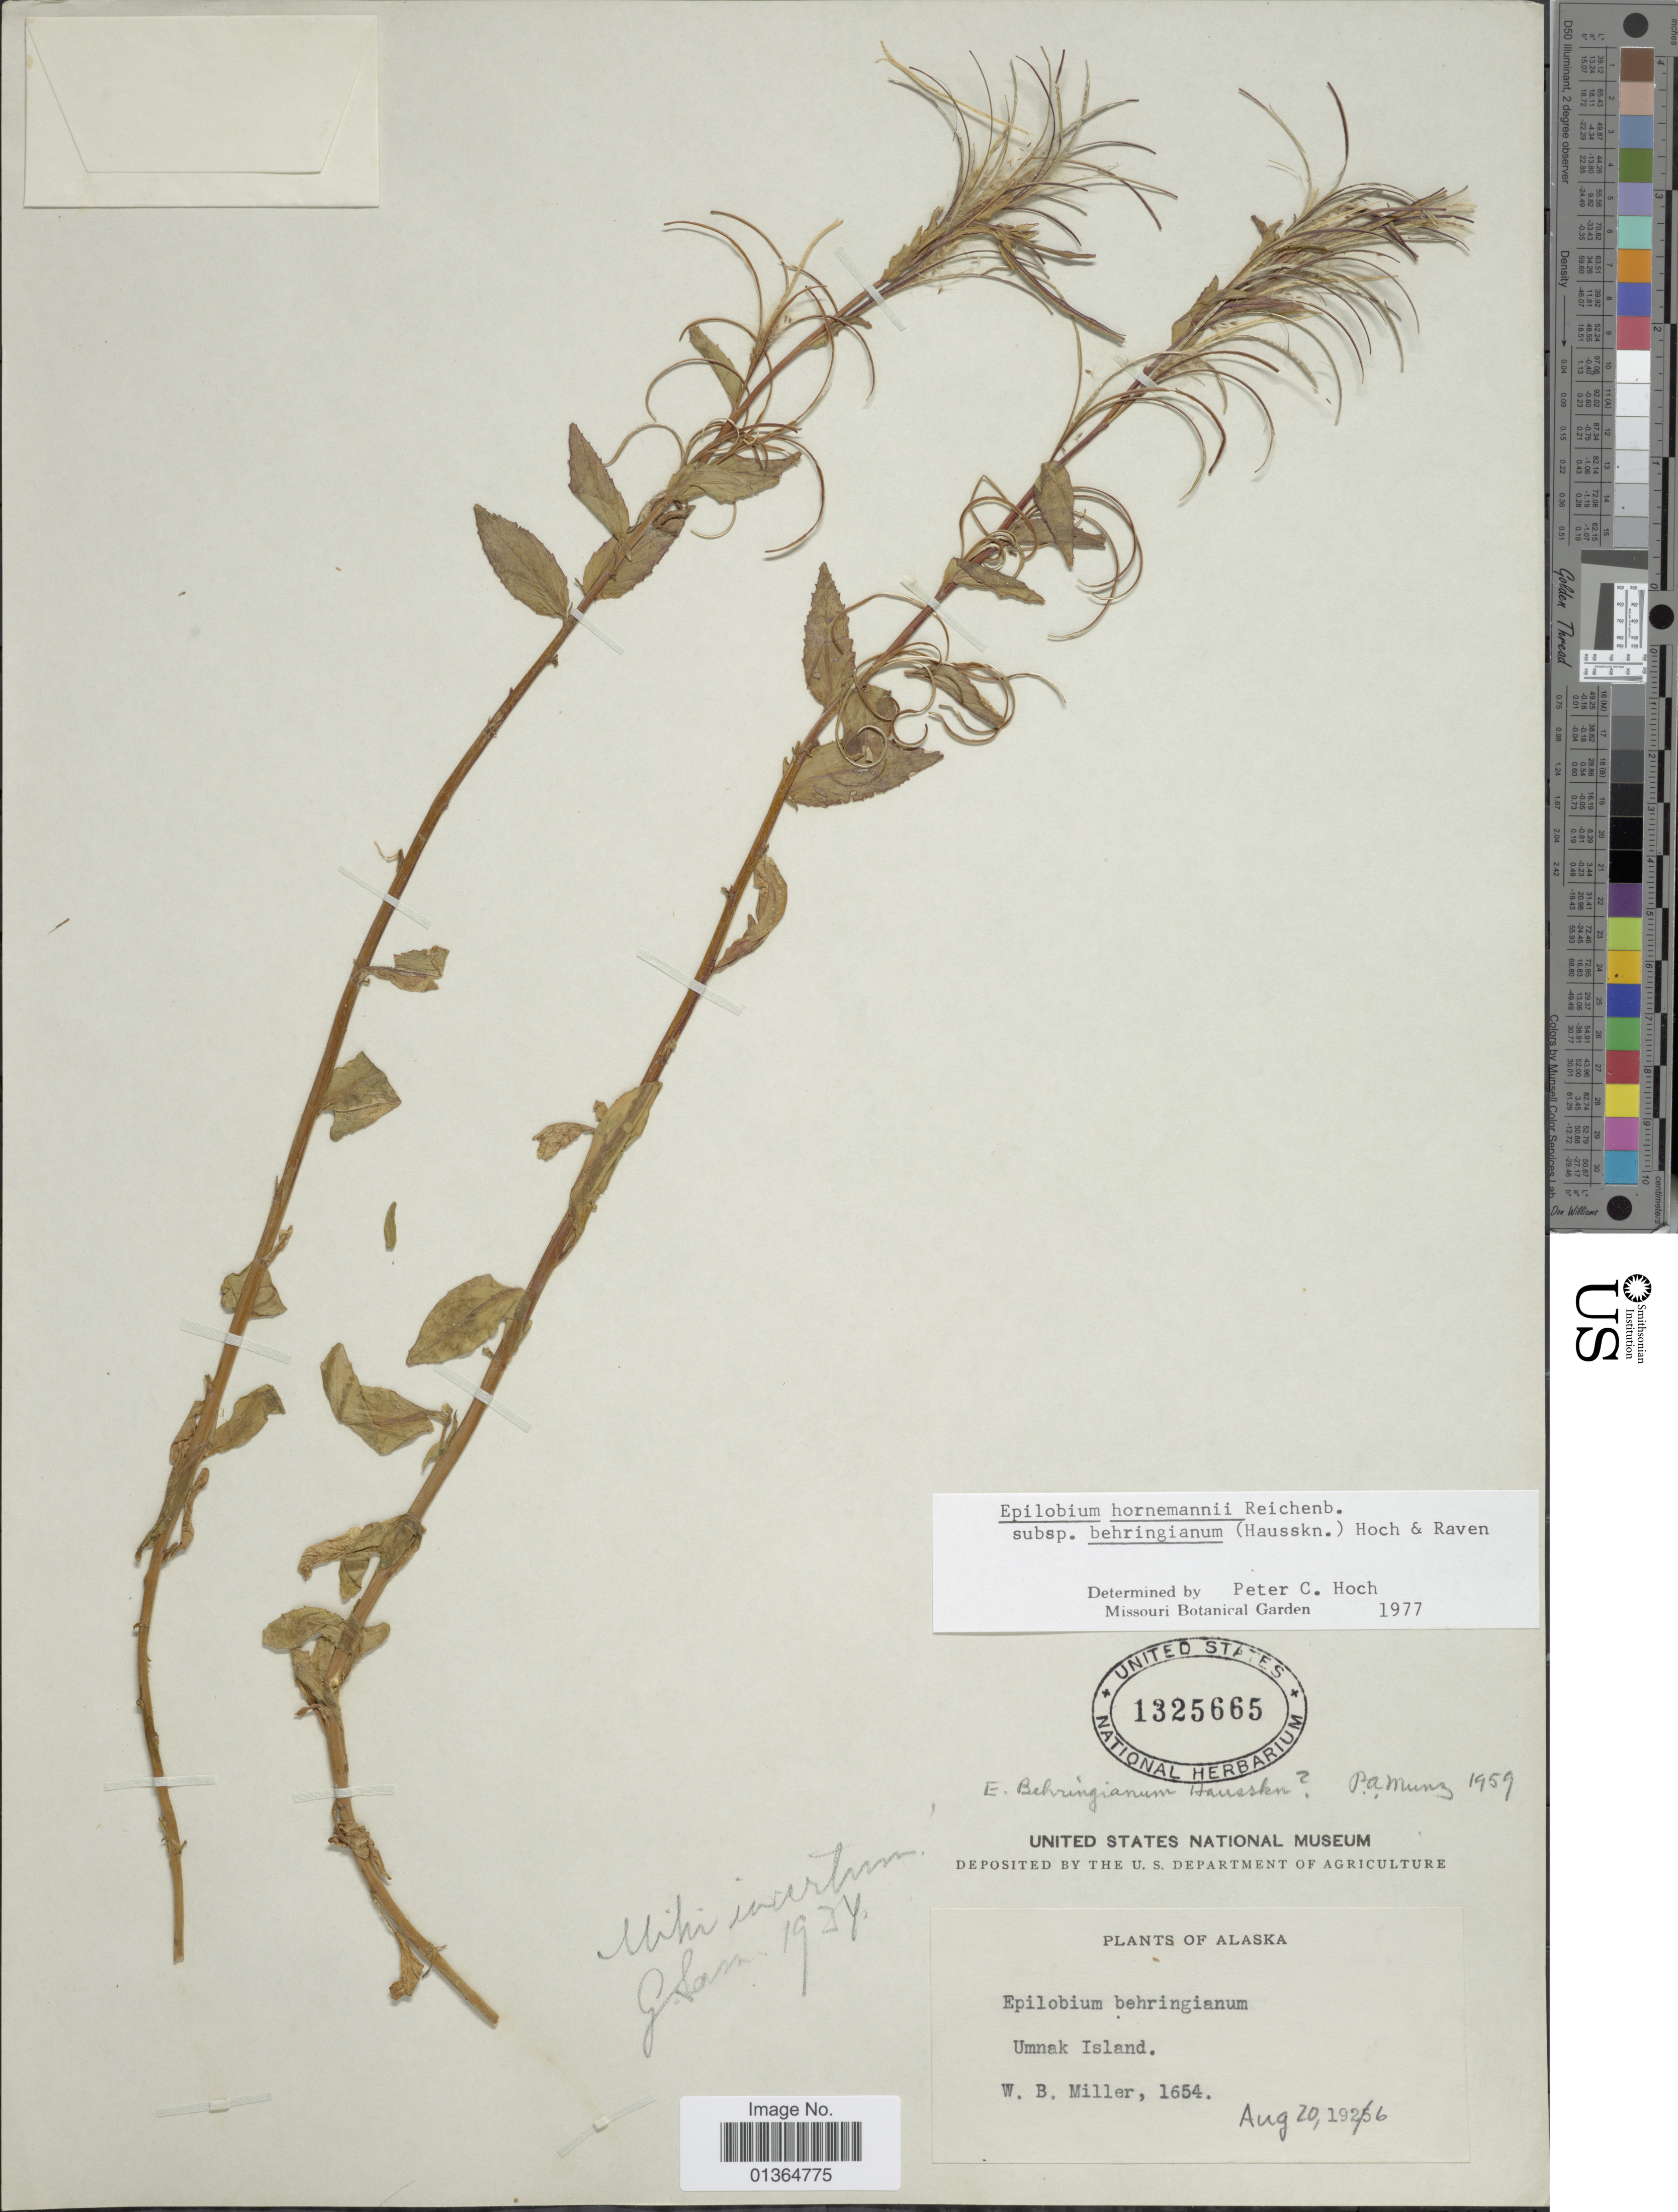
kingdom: Plantae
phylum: Tracheophyta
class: Magnoliopsida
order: Myrtales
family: Onagraceae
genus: Epilobium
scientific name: Epilobium hornemannii subsp. behringianum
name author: (Hausskn.) Hoch & P.H. Raven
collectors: W. Miller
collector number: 1654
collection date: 1926-08-20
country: United States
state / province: Alaska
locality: Umnak Island.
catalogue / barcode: US 1325665